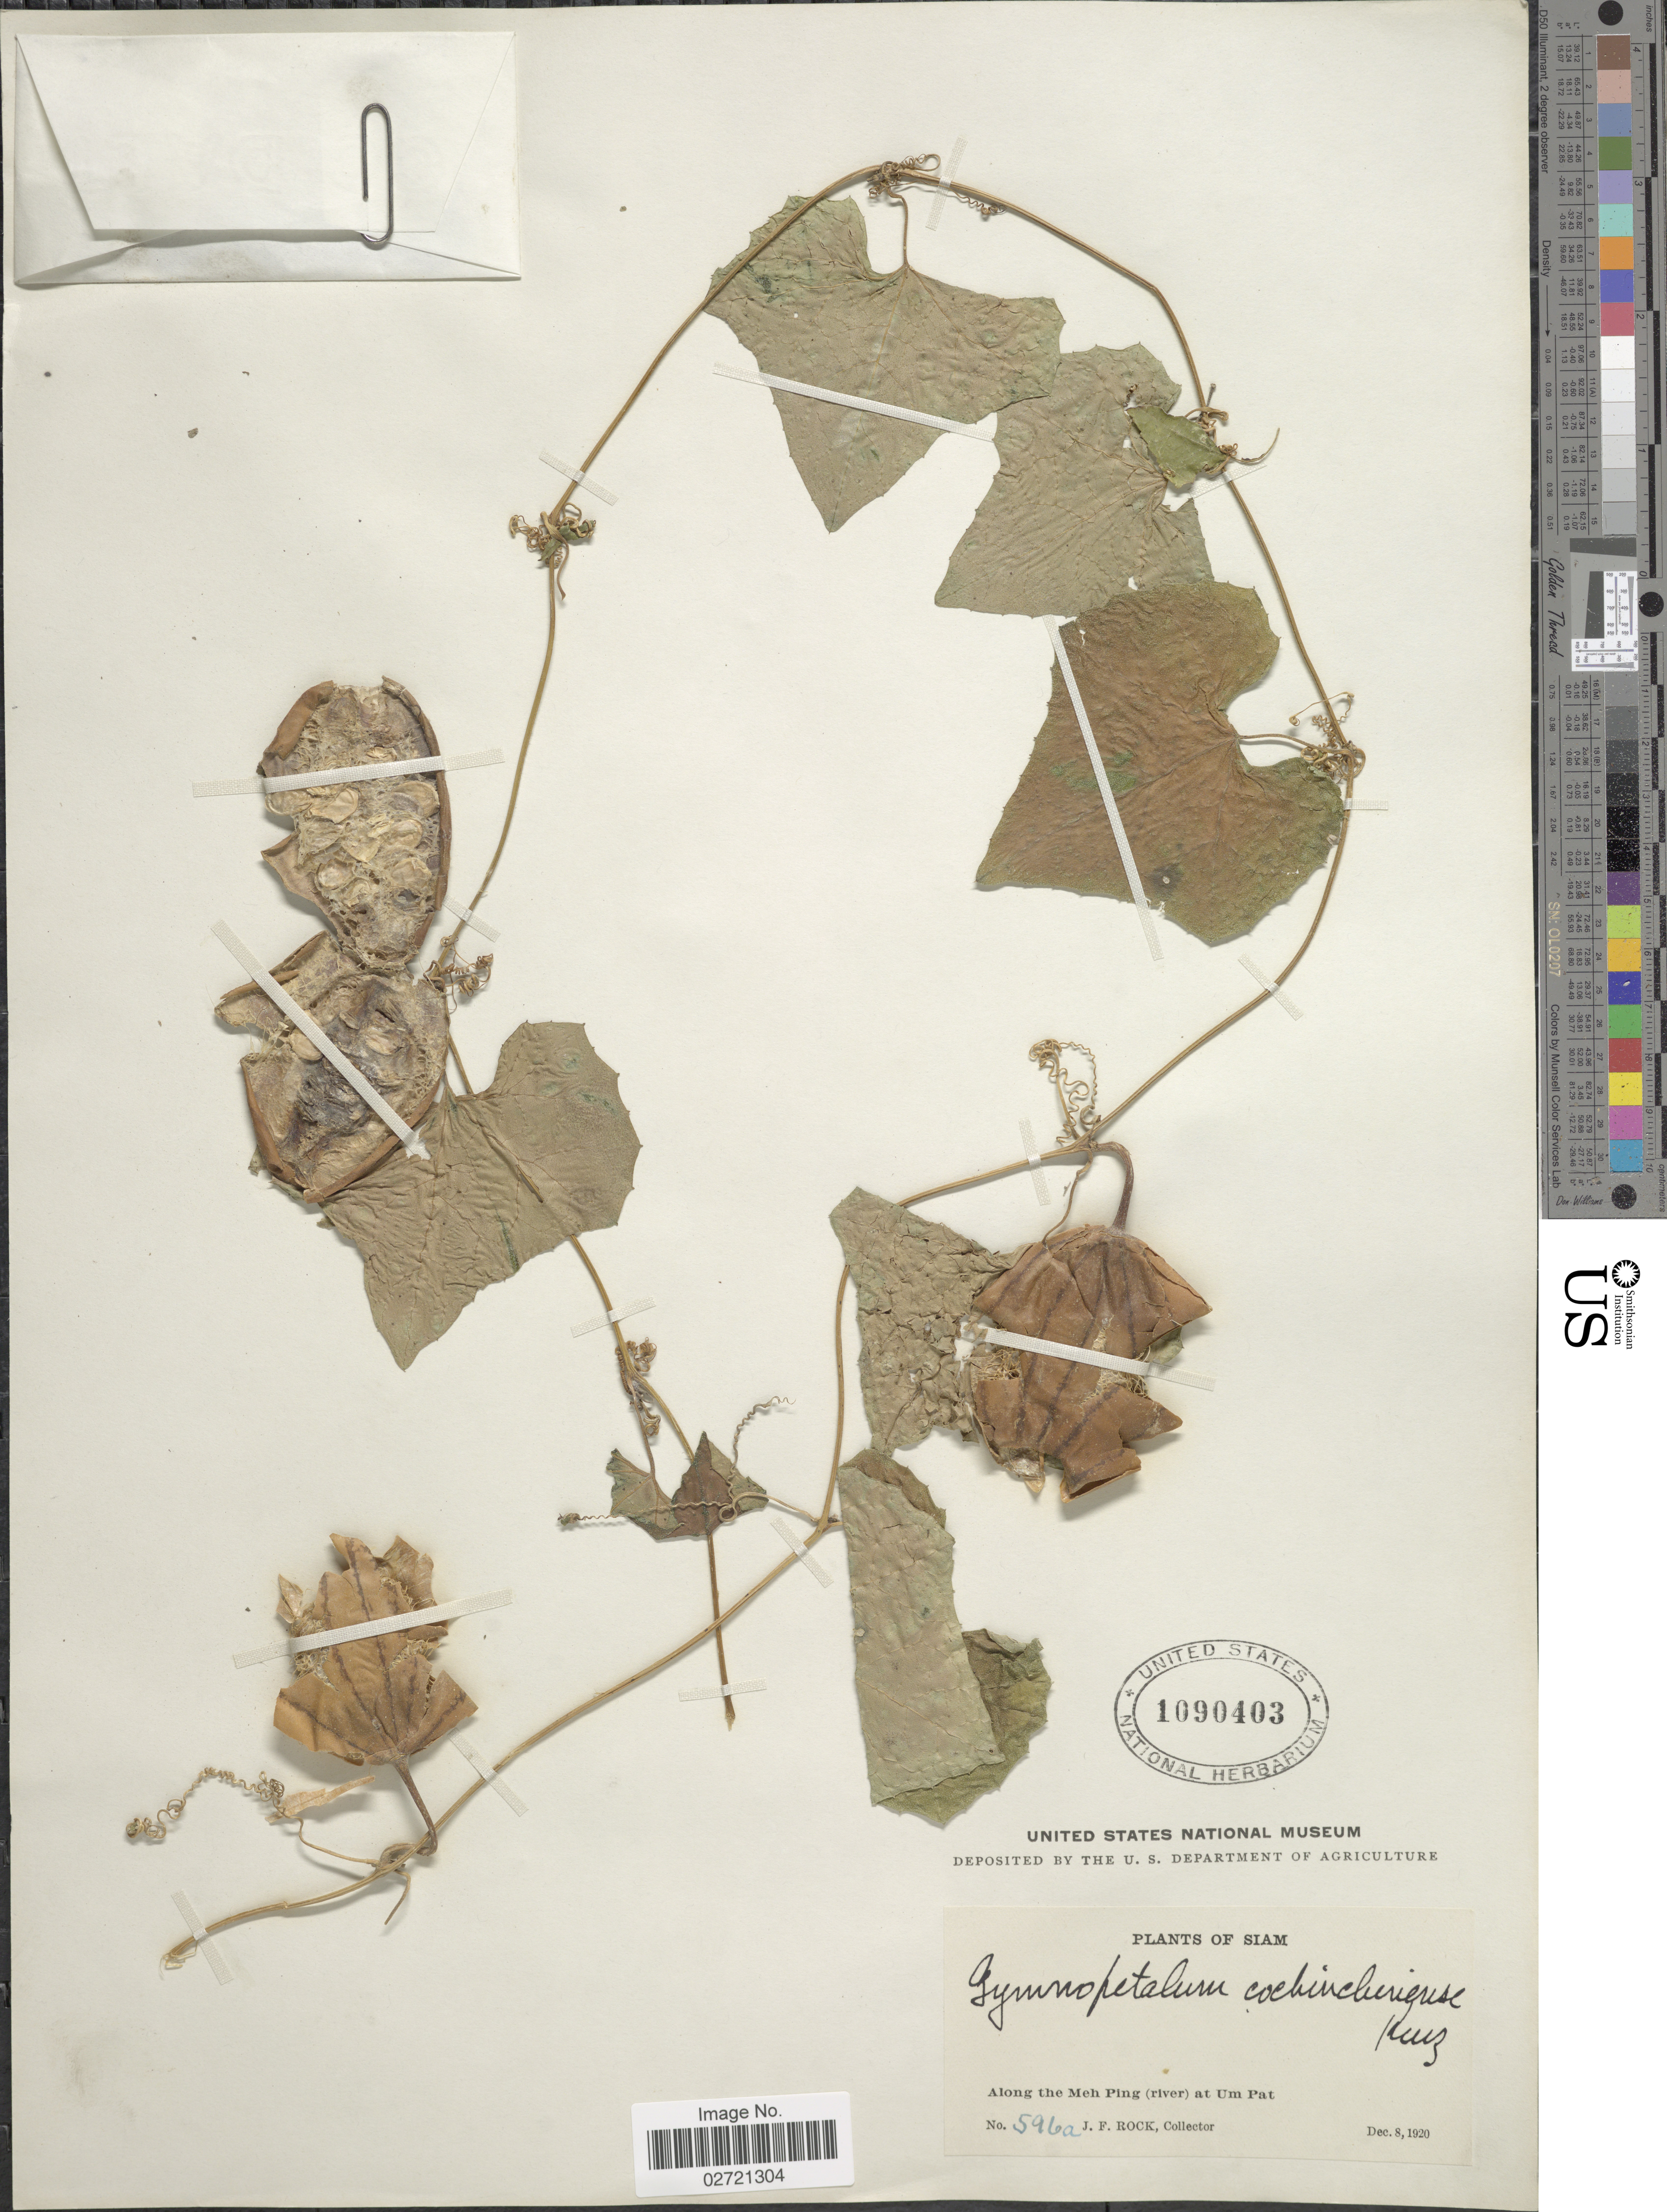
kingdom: Plantae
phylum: Tracheophyta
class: Magnoliopsida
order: Cucurbitales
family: Cucurbitaceae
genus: Trichosanthes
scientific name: Trichosanthes costata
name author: Blume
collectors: J. F. Rock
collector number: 596a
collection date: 1920-12-08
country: Thailand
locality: Siam, Along the Meh Ping (river) at Um Pat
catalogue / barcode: US 1090403